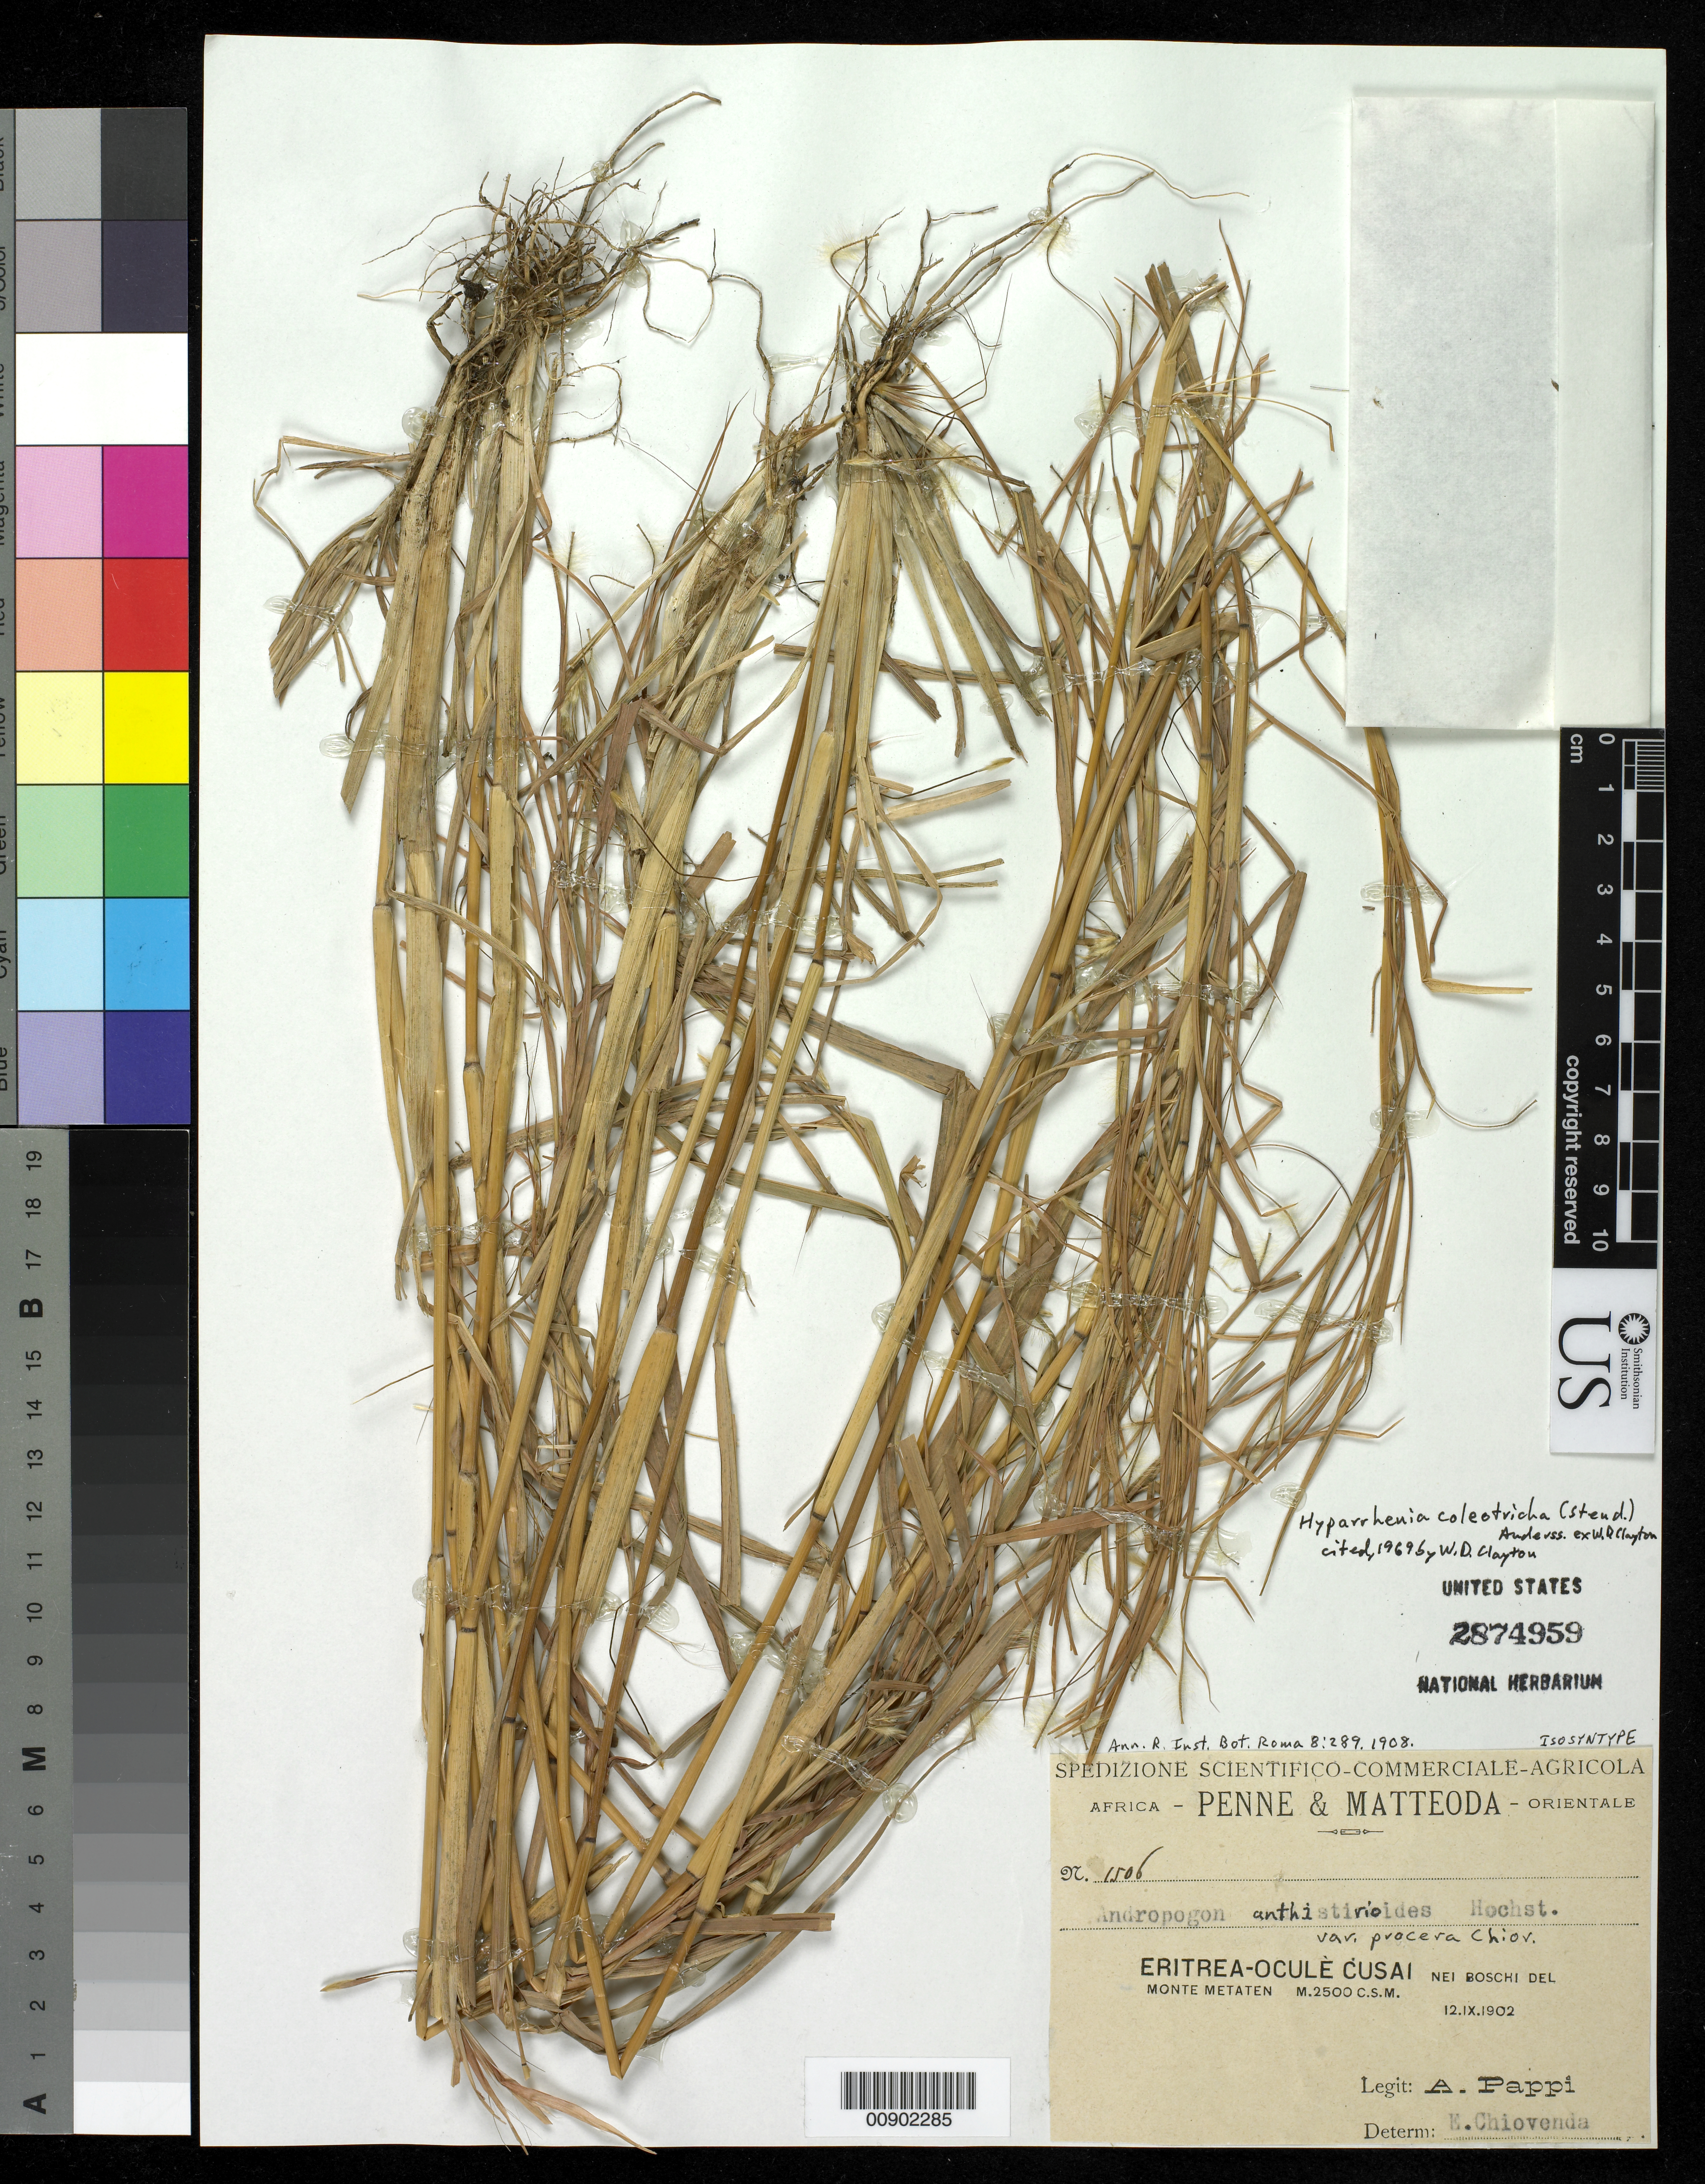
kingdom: Plantae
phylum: Tracheophyta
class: Liliopsida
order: Poales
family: Poaceae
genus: Andropogon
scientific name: Andropogon anthistirioides var. procerus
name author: Chiov.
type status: Isosyntype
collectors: A. Pappi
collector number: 1506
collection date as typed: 12 Sep 1902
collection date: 1902-09-12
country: Eritrea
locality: Eritrea - Oculè Cusai nei boschi del Monte Metaten.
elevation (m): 2500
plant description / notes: Published as "procera". Currently accepted name as cited by W.D. Clayton (1969).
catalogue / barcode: US 2874959